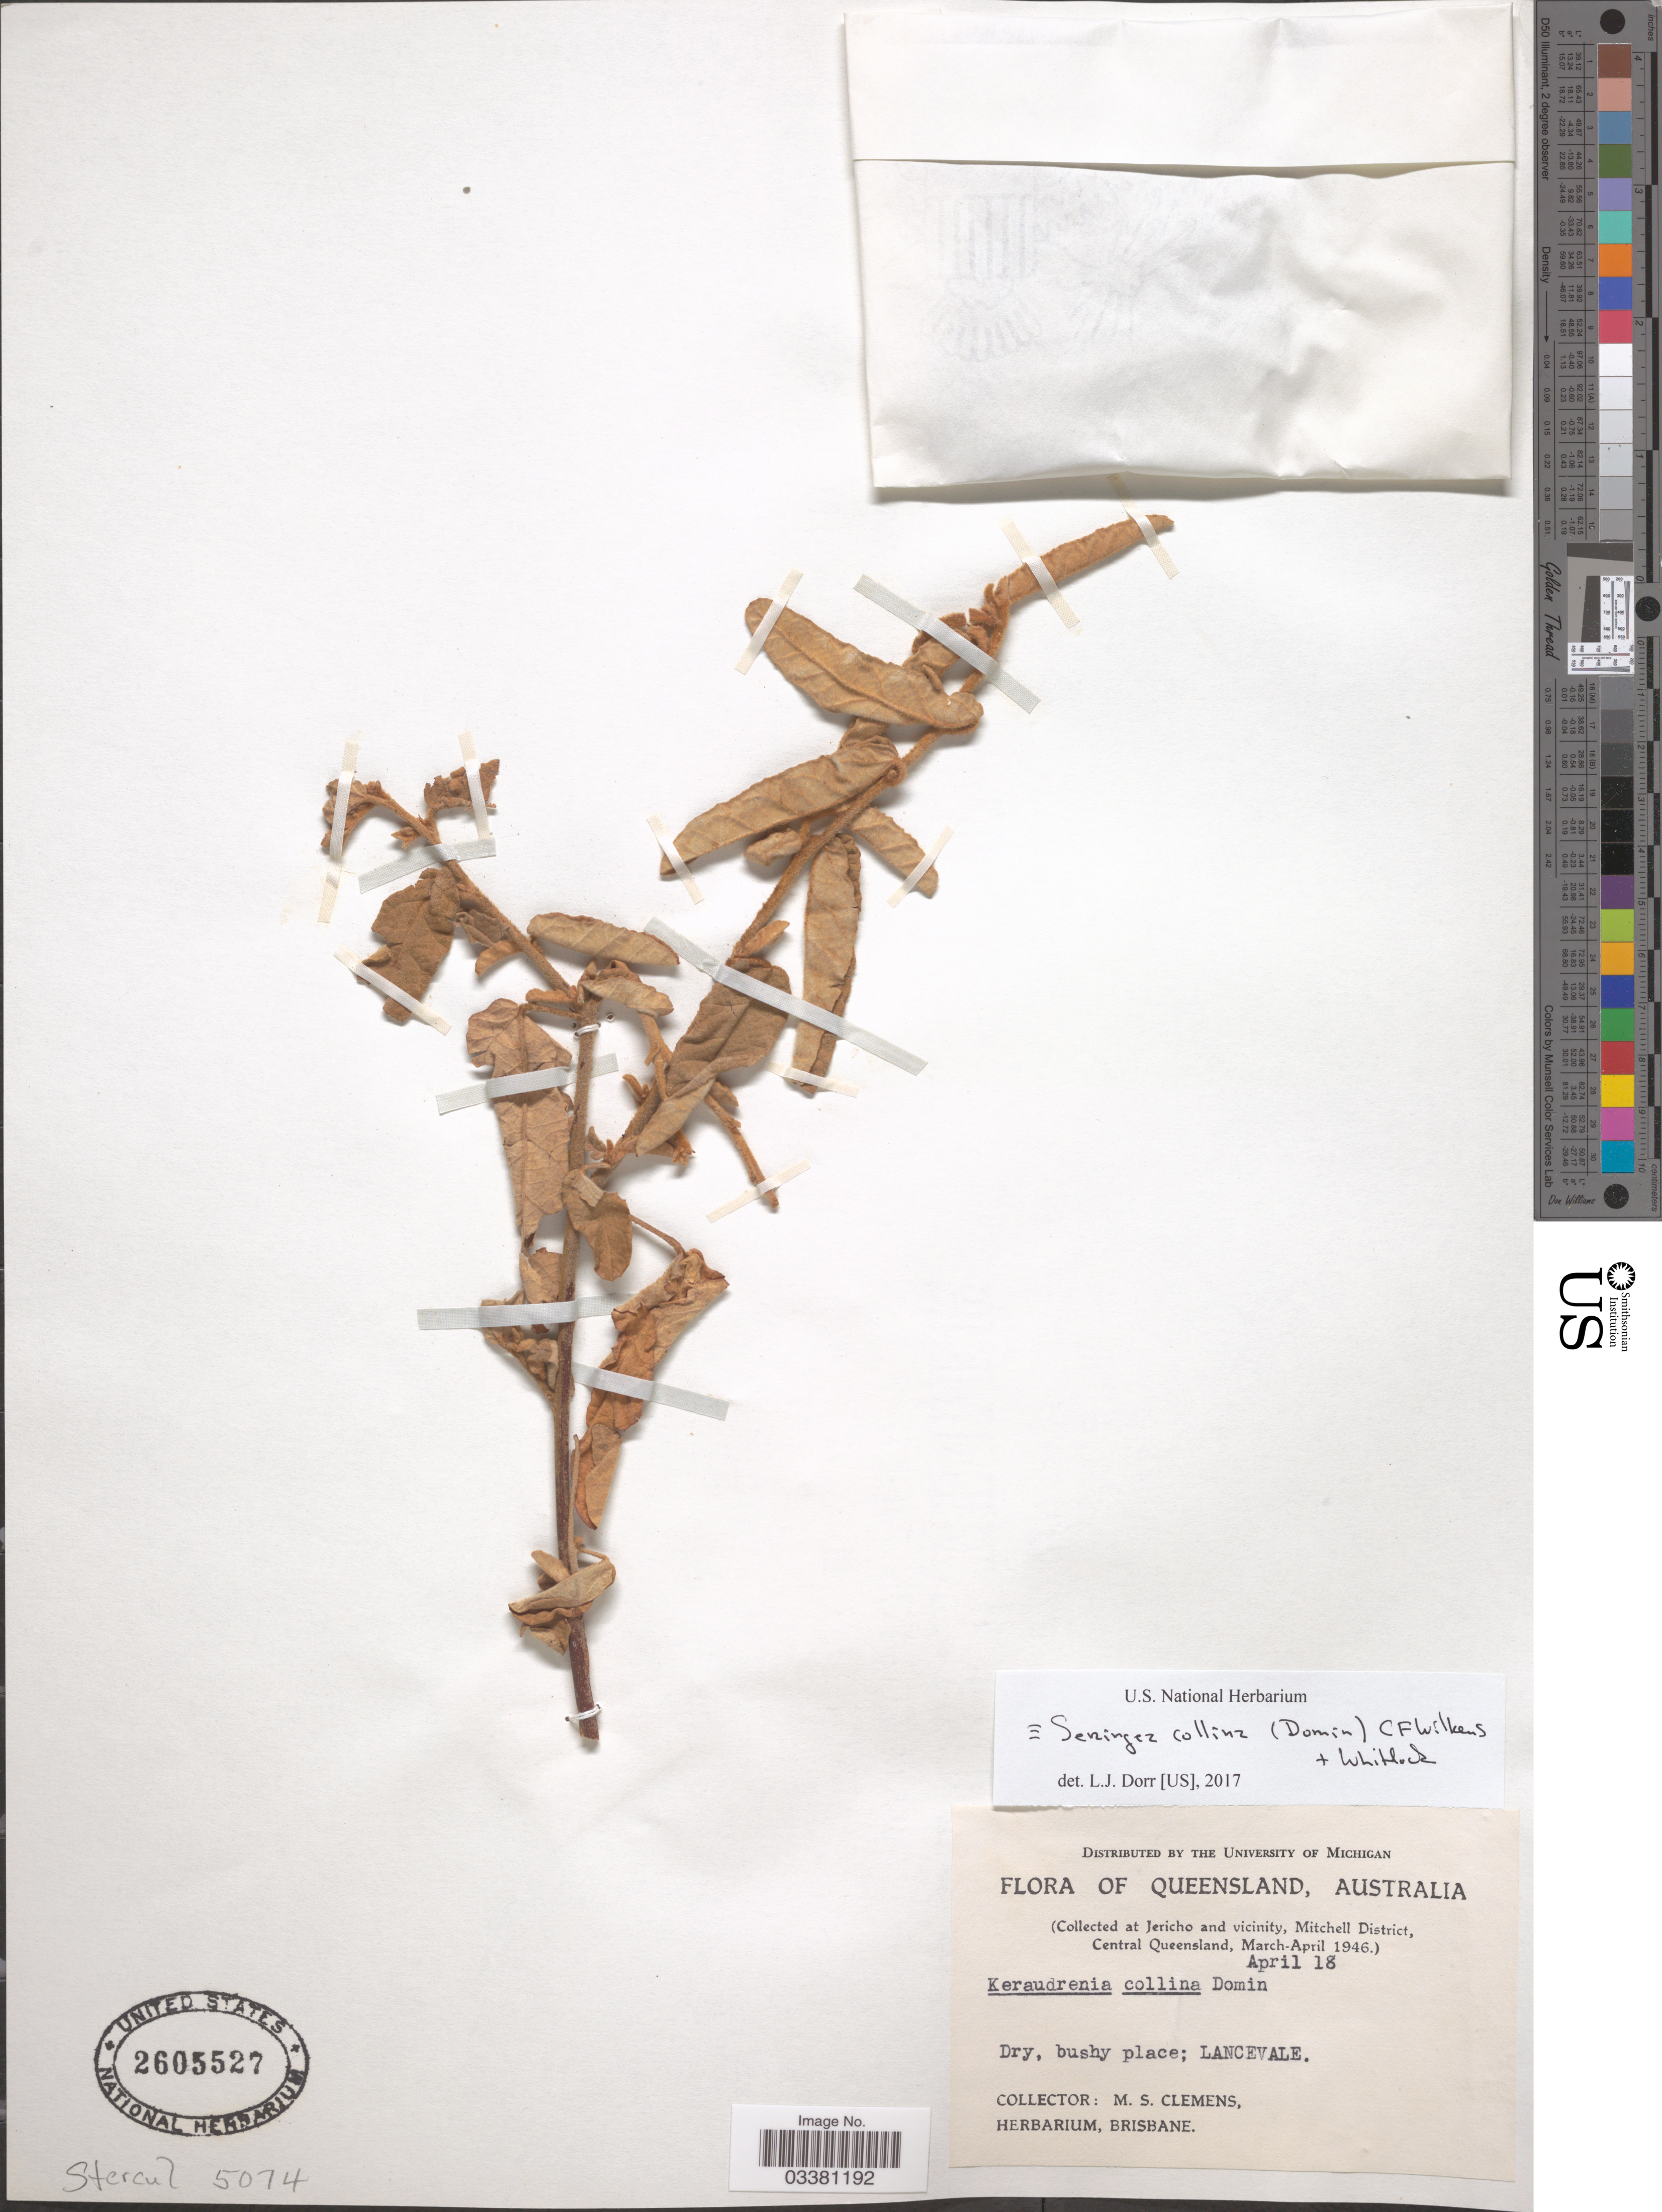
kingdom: Plantae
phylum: Tracheophyta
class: Magnoliopsida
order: Malvales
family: Malvaceae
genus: Seringia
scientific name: Seringia collina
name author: (Domin) C.F. Wilkins & Whitlock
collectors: M. S. Clemens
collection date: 1946-04-18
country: Australia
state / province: Queensland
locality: Jericho and vicinity, Mitchell District, Central Queensland. Bushy place; Lancevale. [unsure placement]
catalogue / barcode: US 2605527